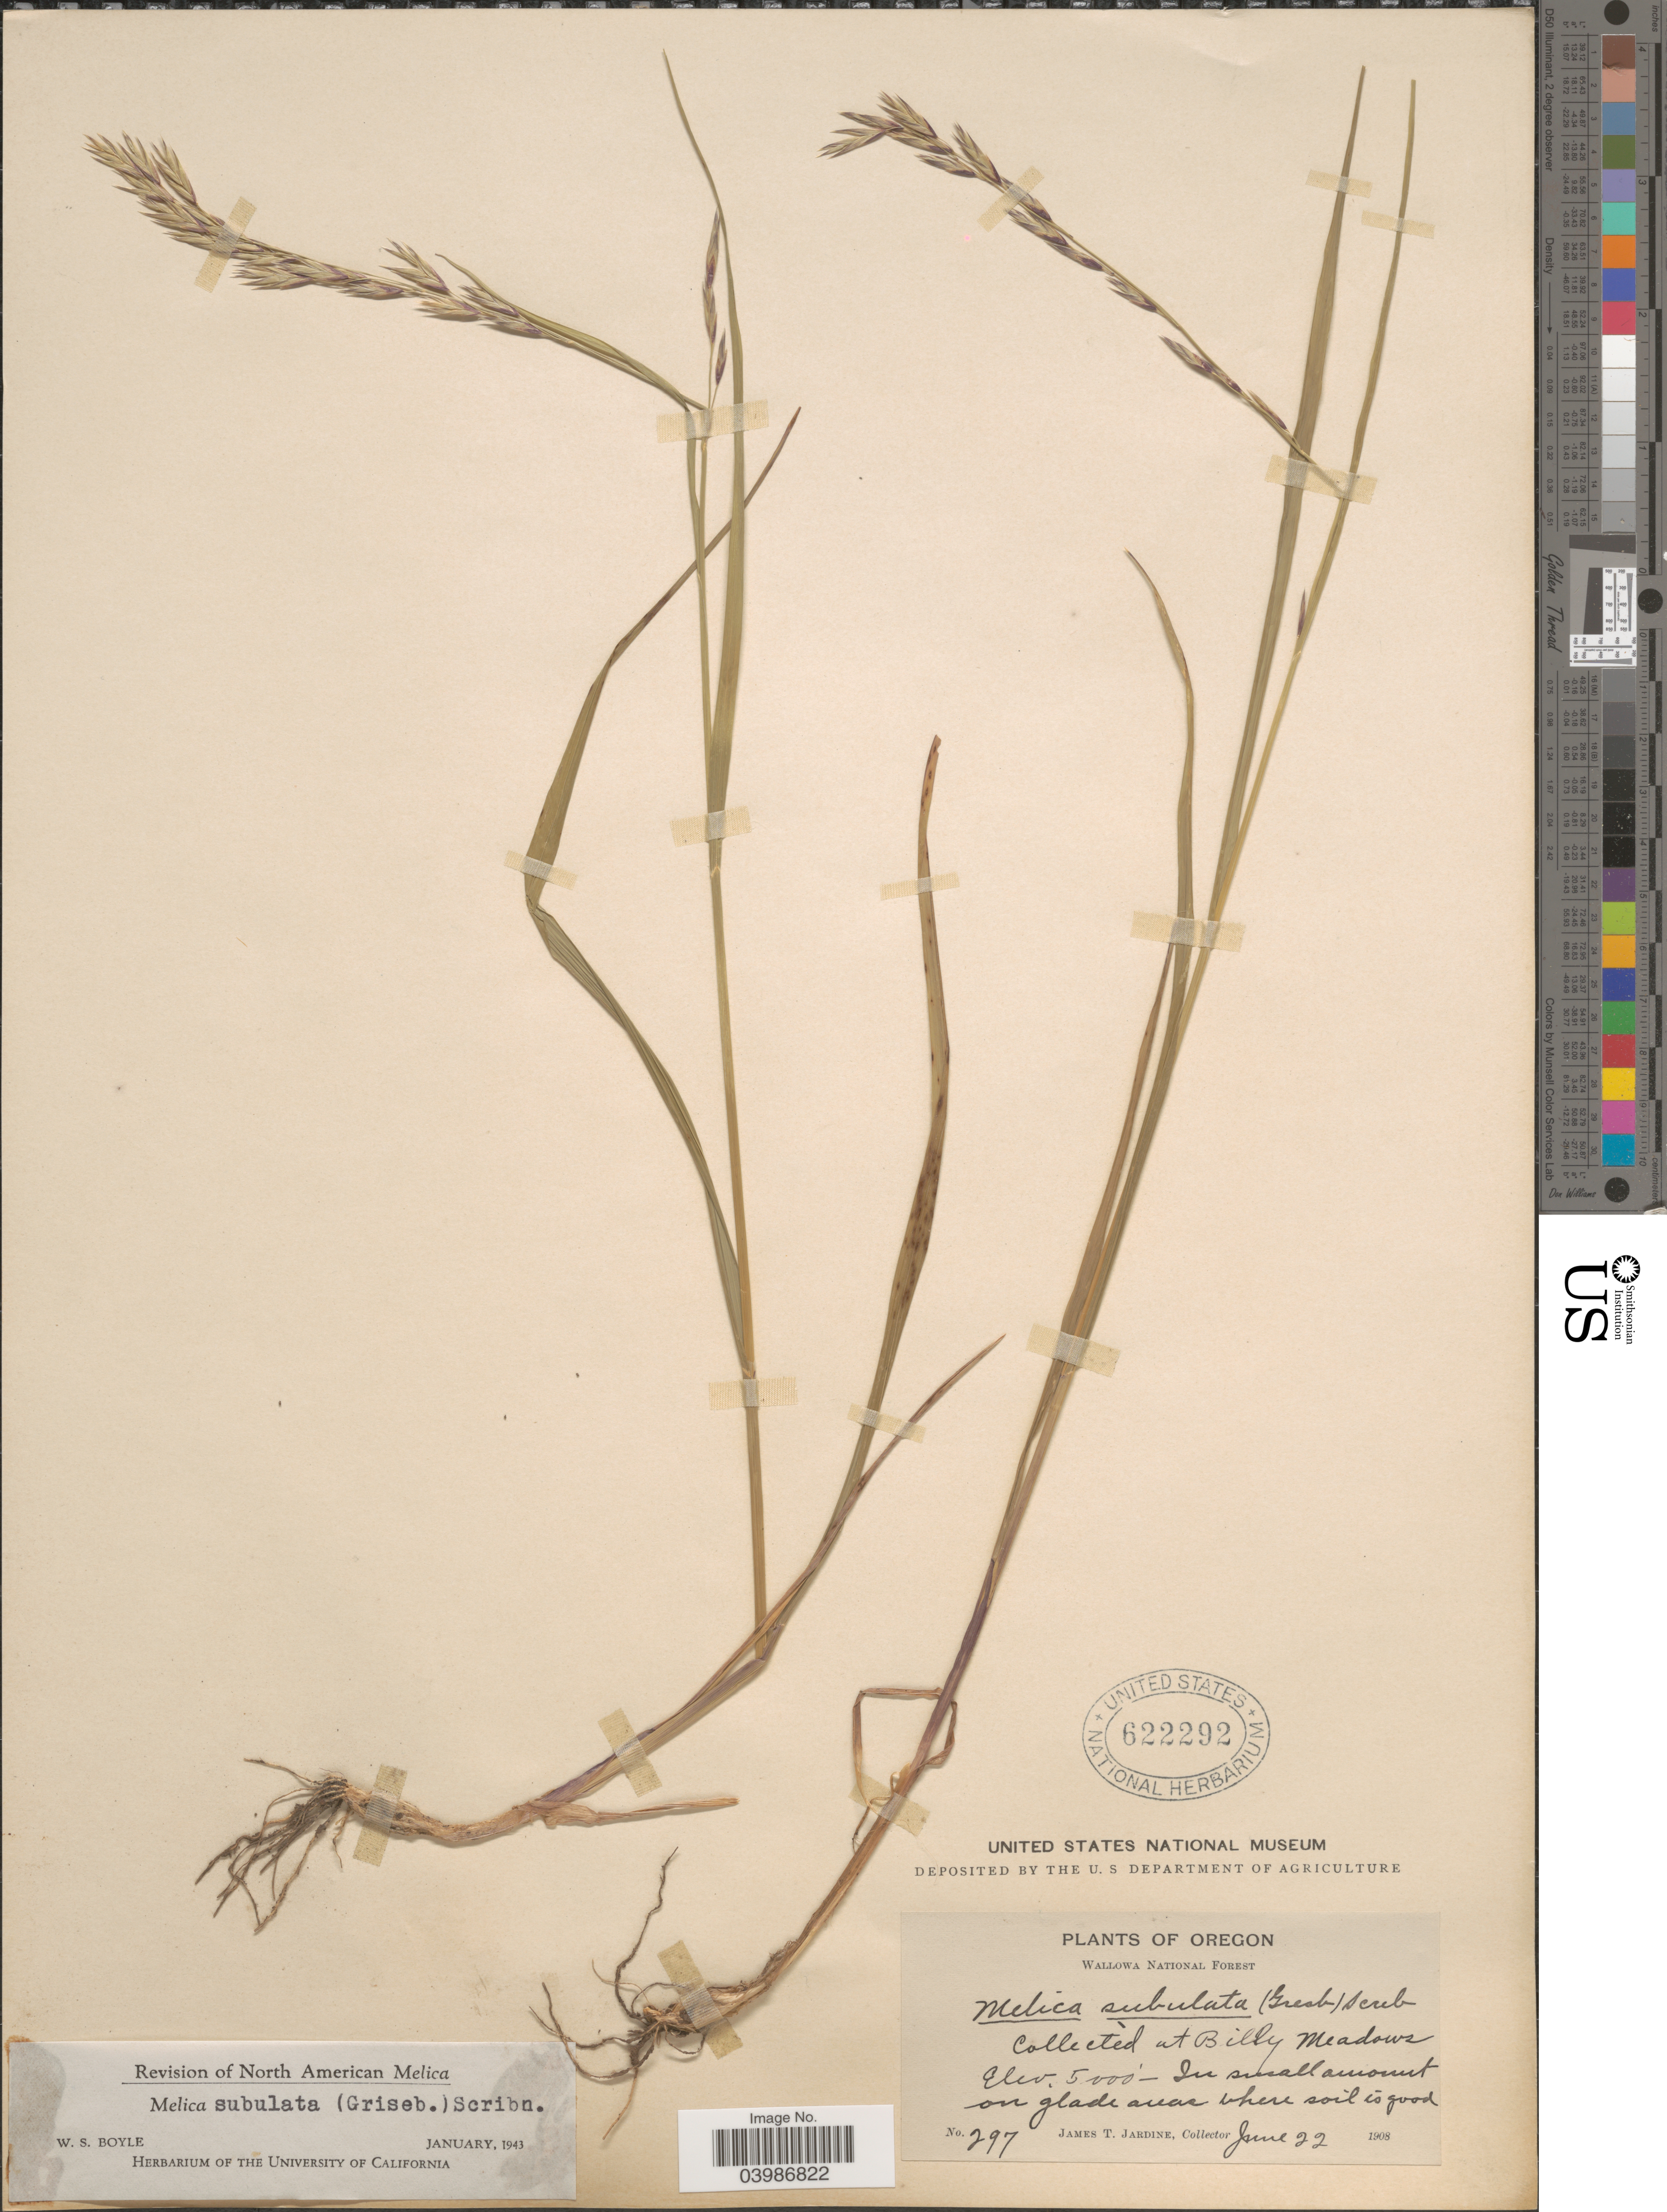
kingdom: Plantae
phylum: Tracheophyta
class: Liliopsida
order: Poales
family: Poaceae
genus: Melica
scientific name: Melica subulata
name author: (Griseb.) Scribn.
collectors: J. T. Jardine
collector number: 297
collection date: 1908-06-22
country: United States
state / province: Oregon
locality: Wallowa National Forest. At Billy Meadows.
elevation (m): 1524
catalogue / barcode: US 622292